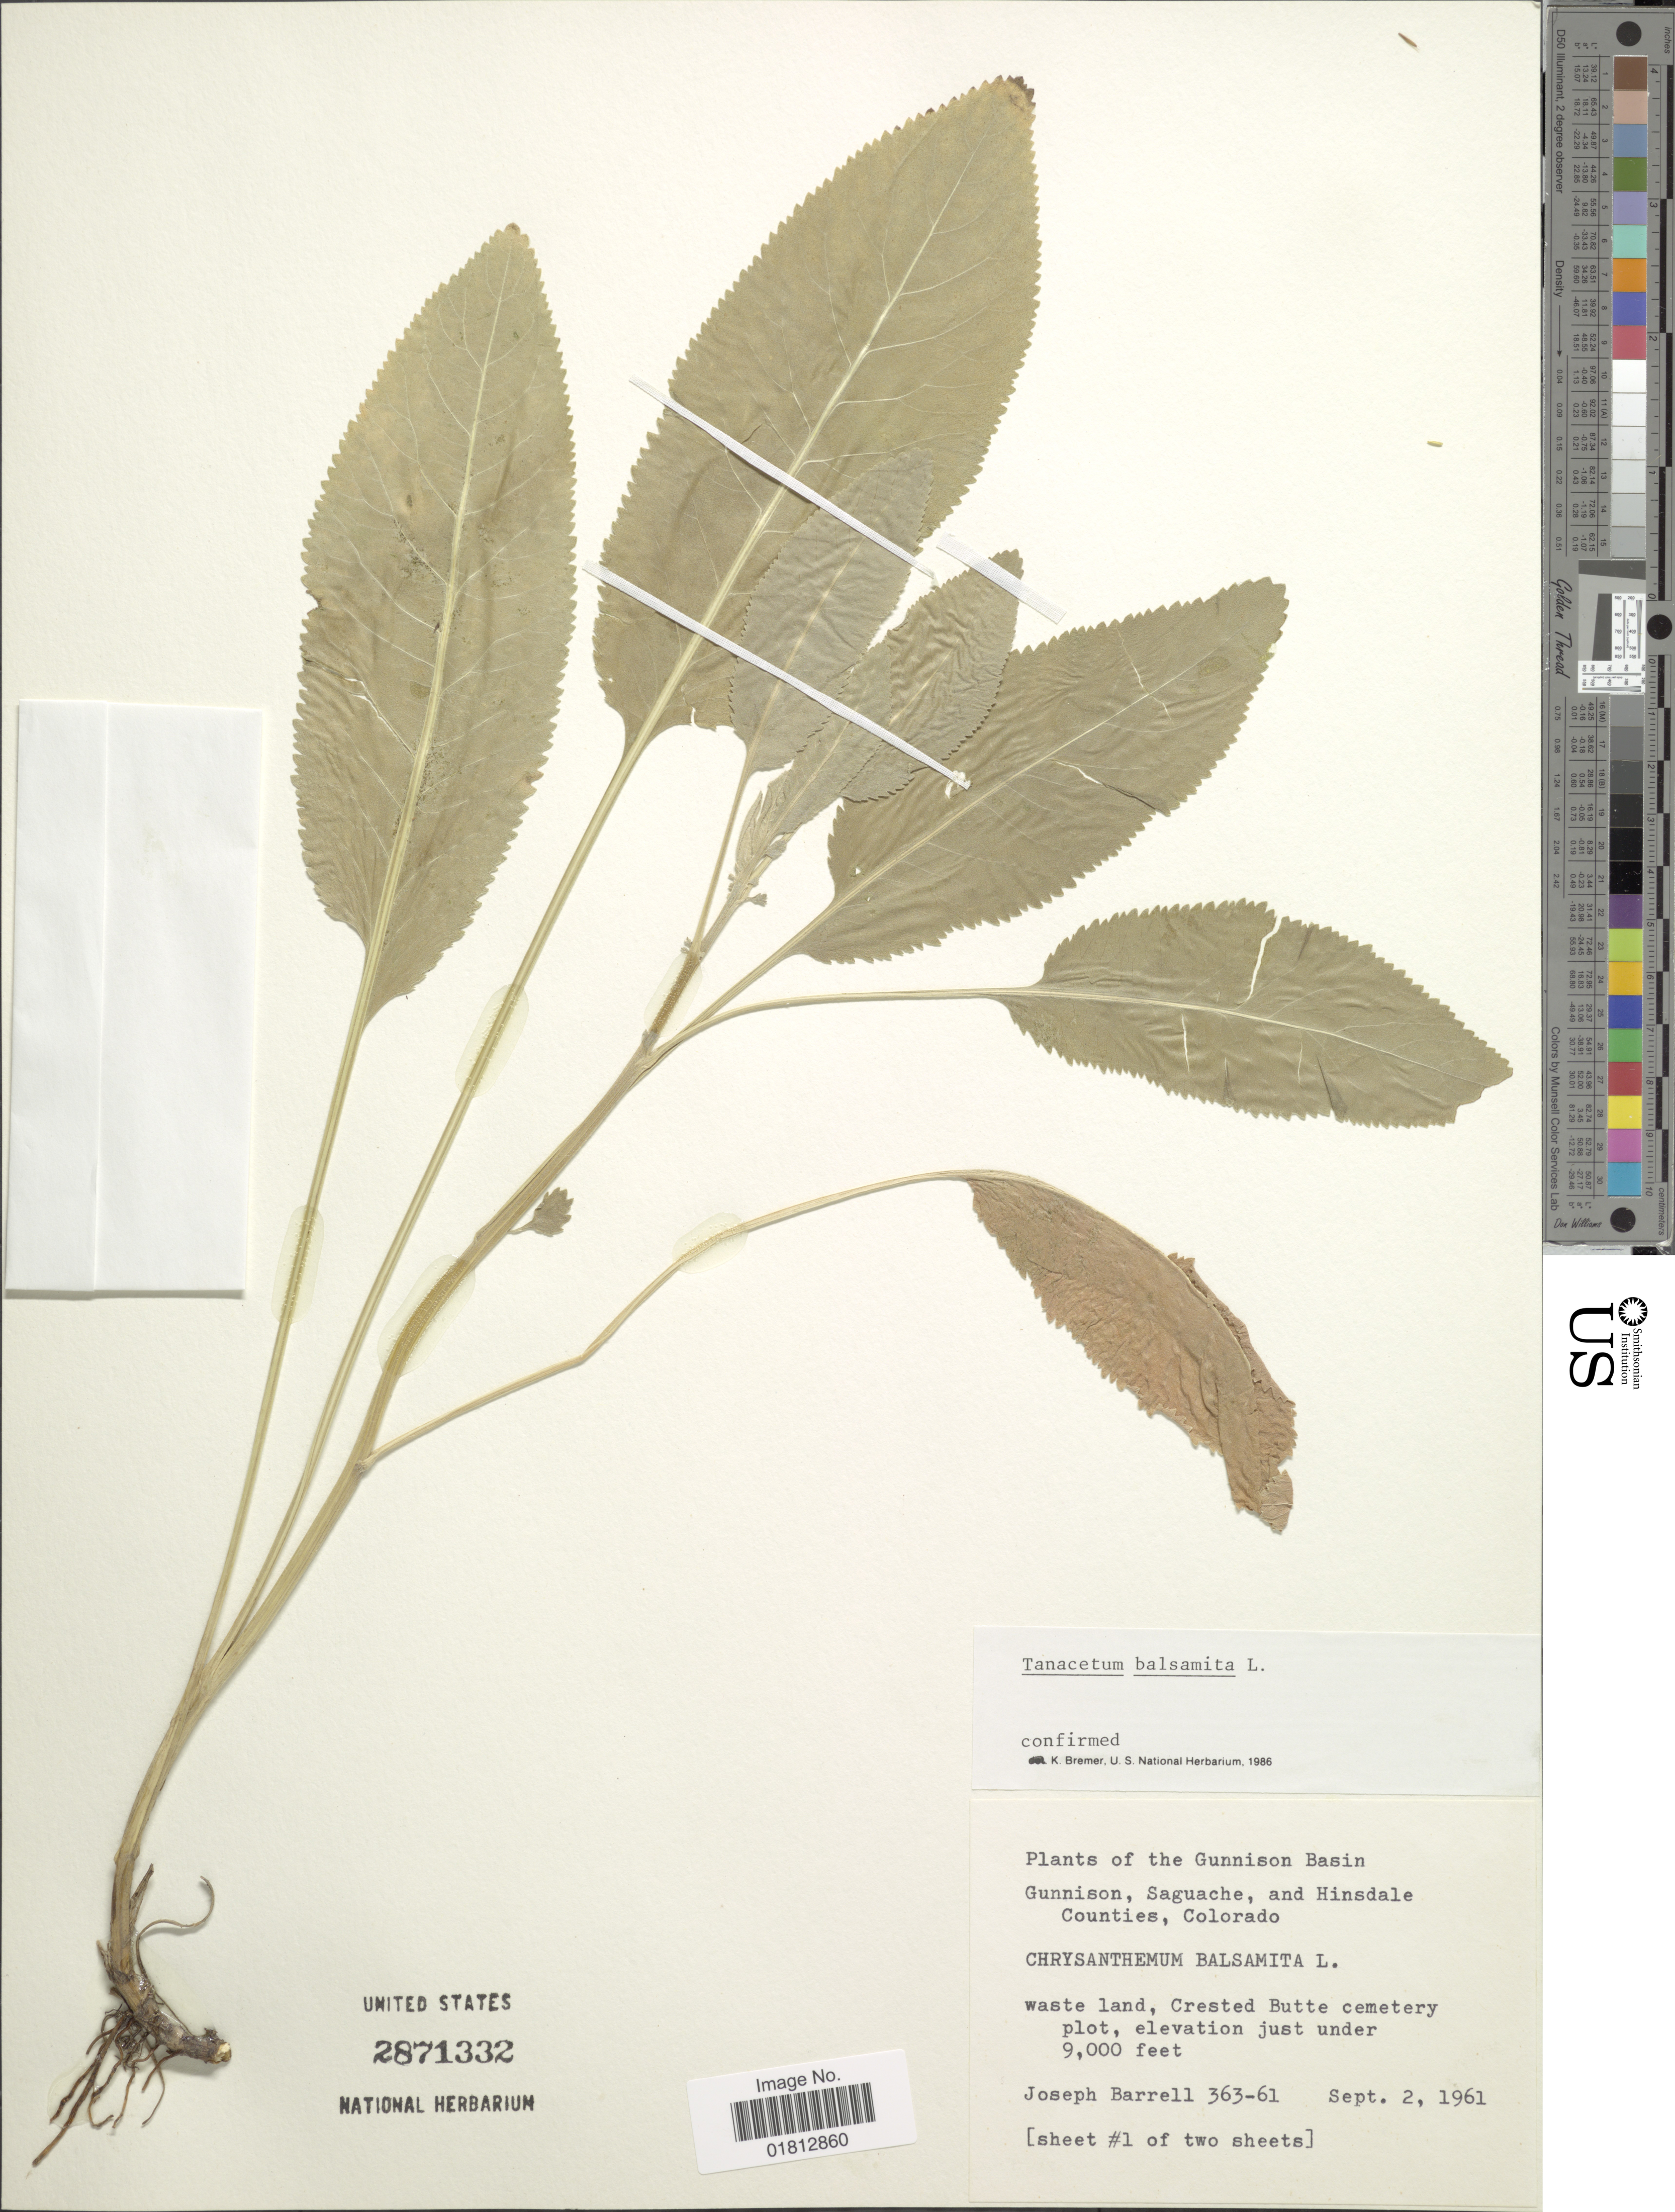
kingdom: Plantae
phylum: Tracheophyta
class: Magnoliopsida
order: Asterales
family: Asteraceae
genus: Tanacetum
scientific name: Tanacetum balsamita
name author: L.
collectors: J. Barrell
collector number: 363-61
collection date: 1961-09-02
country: United States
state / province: Colorado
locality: Gunnison Basin, Gunnison, Saguache, and Hinsdale Counties, Crested Butte cemetery plot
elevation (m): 2743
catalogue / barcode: US 2871332